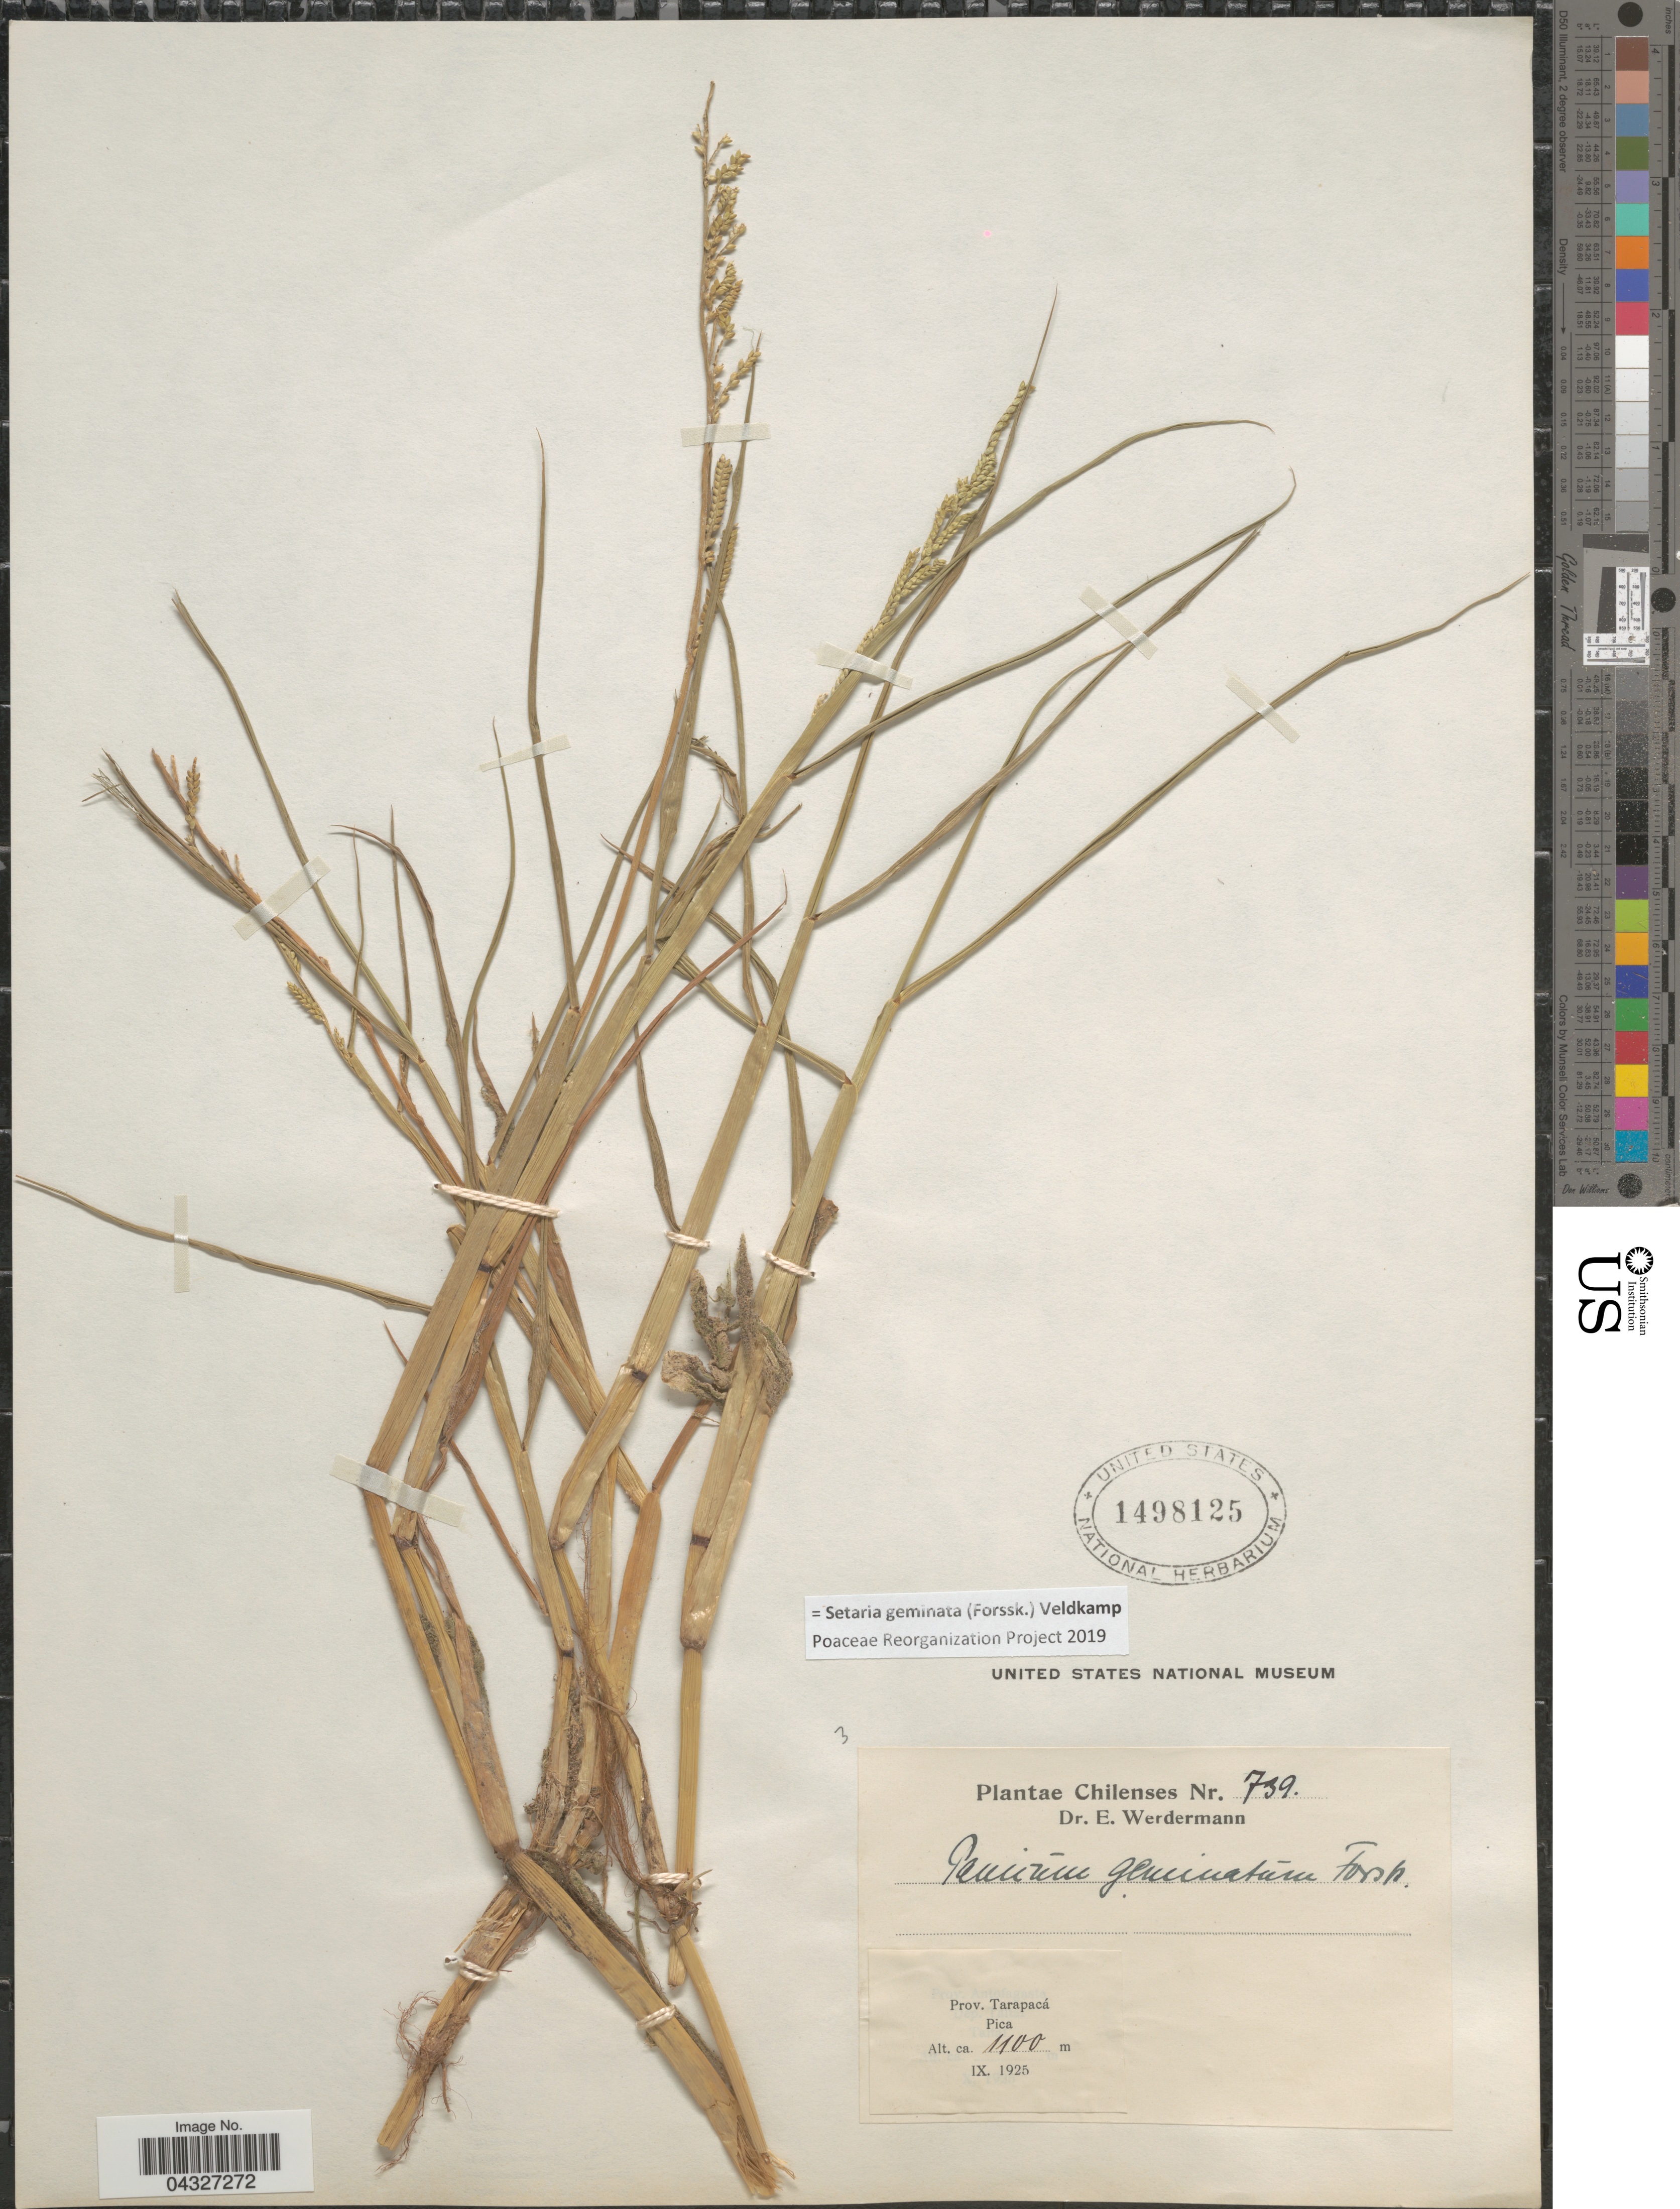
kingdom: Plantae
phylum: Tracheophyta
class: Liliopsida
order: Poales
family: Poaceae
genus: Setaria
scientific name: Setaria geminata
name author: (Forssk.) Veldkamp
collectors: E. Werdermann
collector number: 739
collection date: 1925-09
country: Chile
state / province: Tarapacá (I)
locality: Prov. Tarapacá. Pica.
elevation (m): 1100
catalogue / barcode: US 1498125